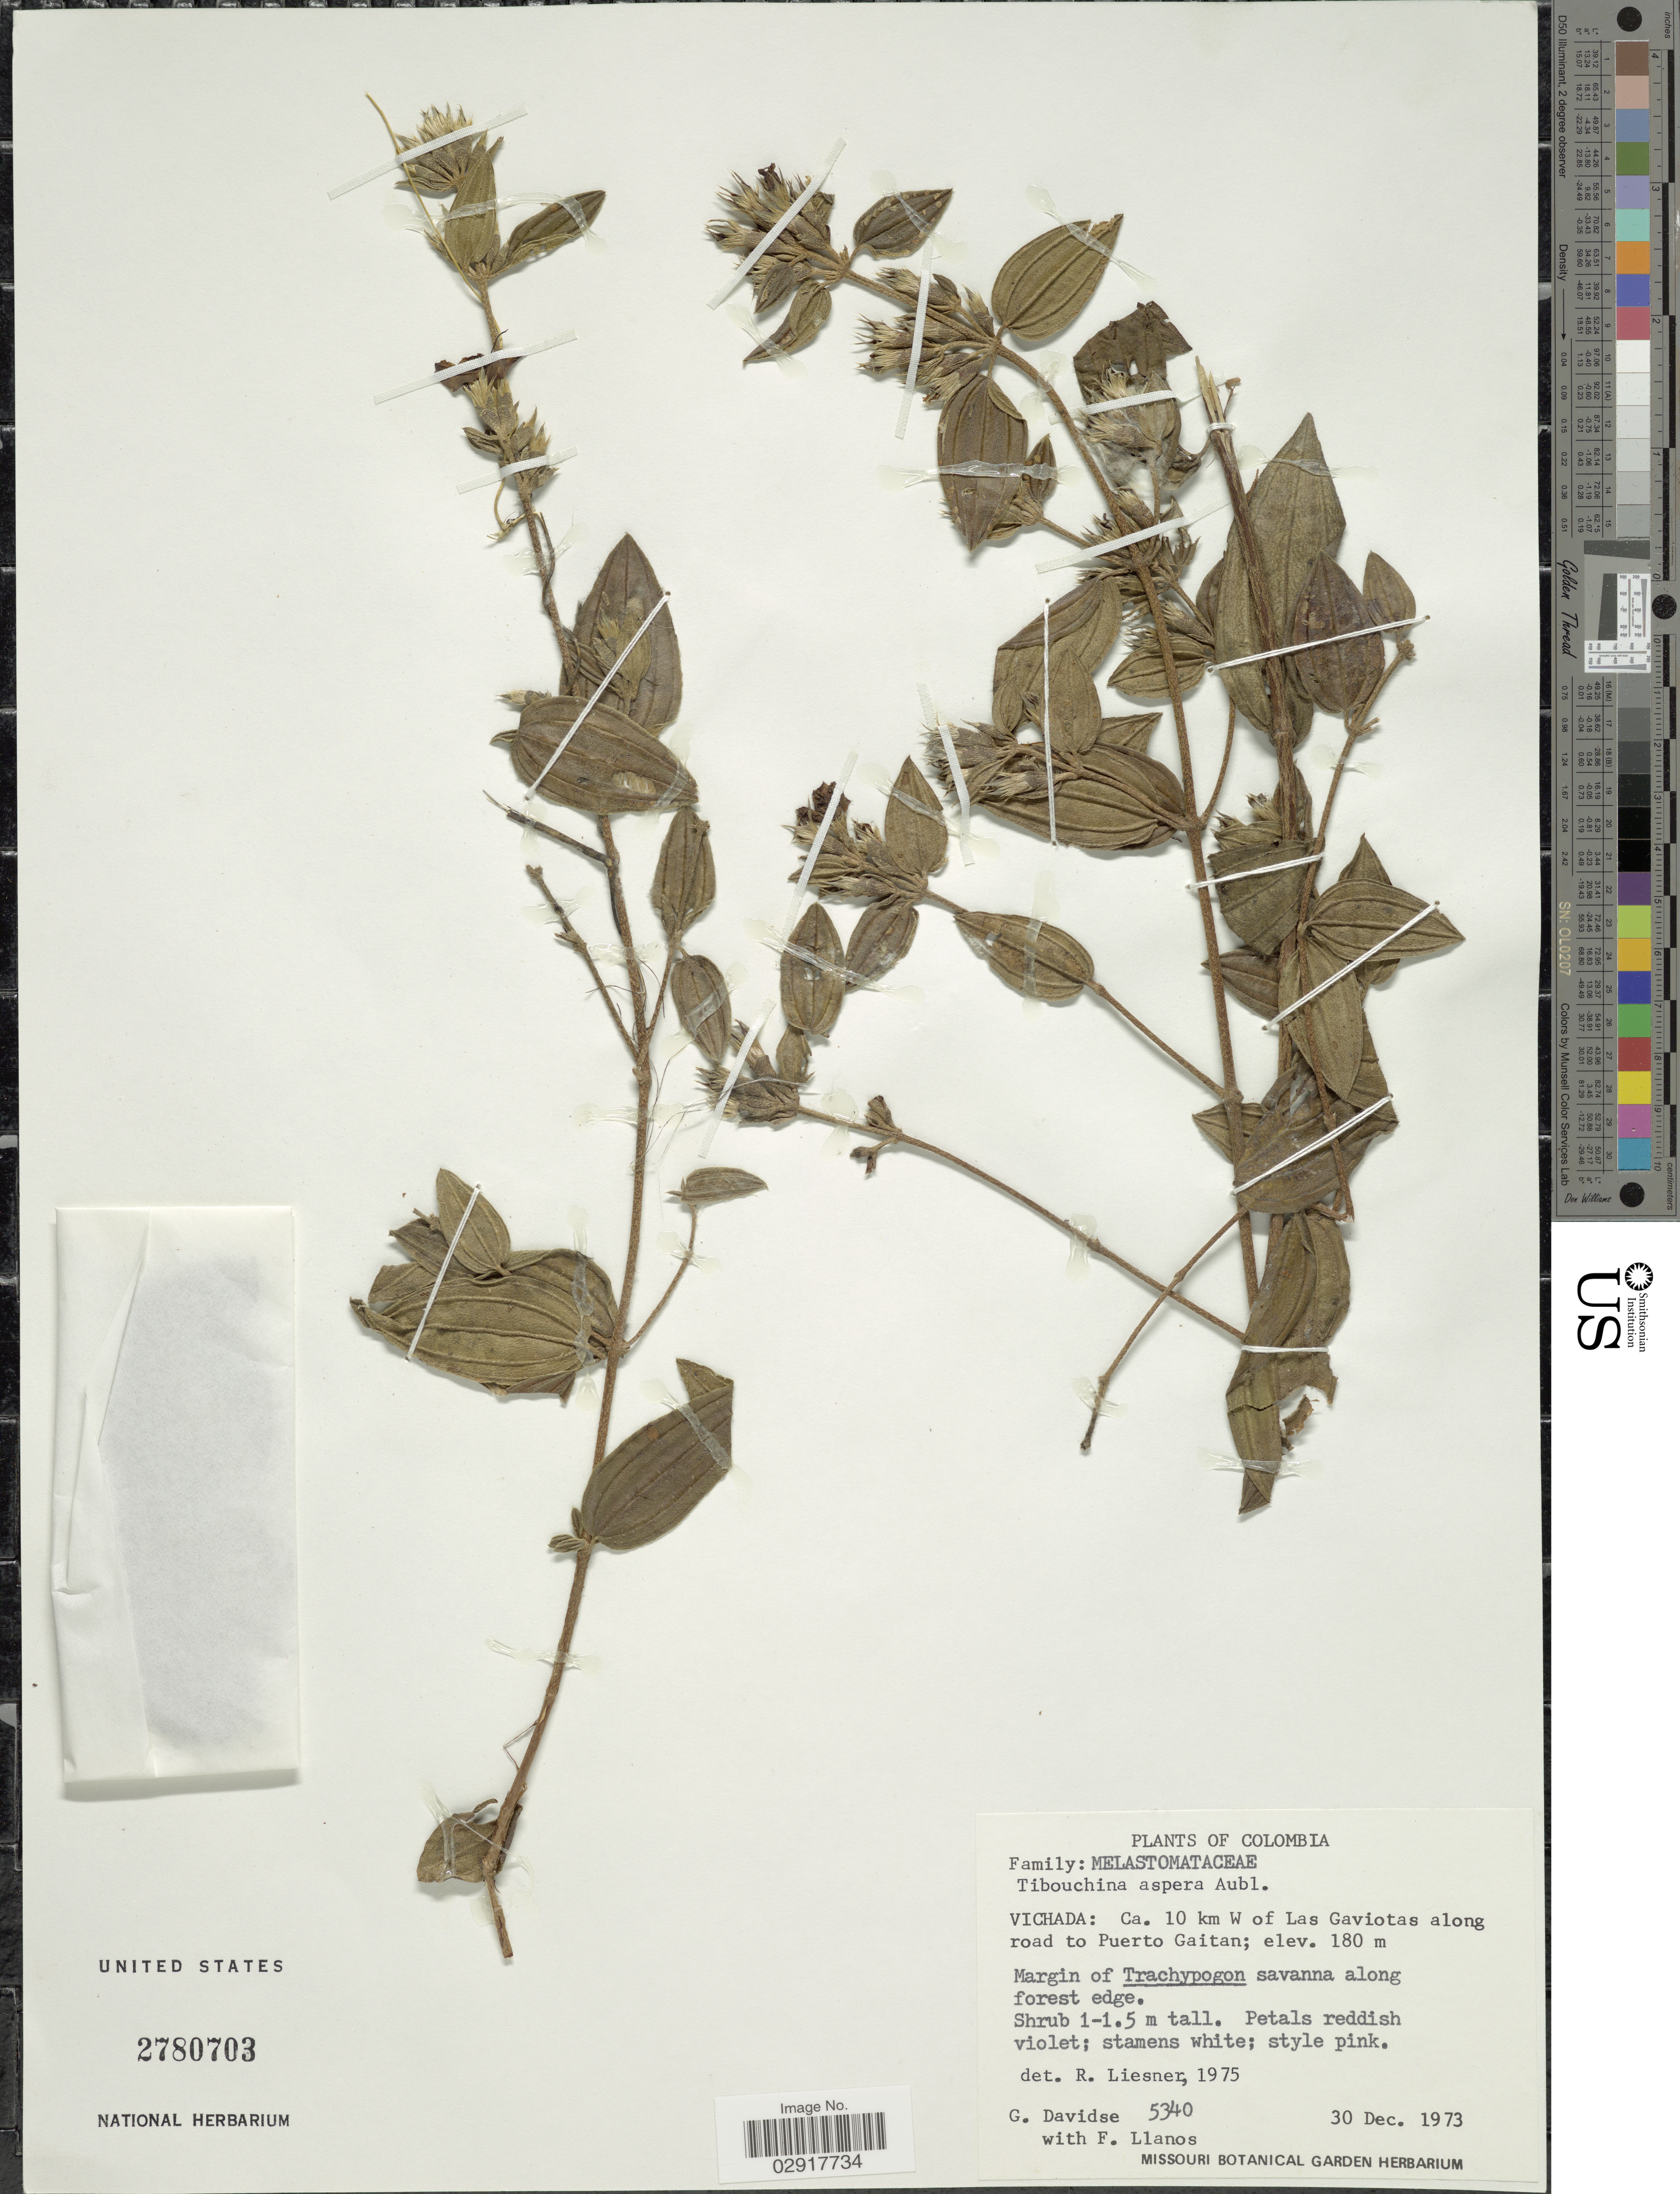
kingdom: Plantae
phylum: Tracheophyta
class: Magnoliopsida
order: Myrtales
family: Melastomataceae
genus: Tibouchina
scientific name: Tibouchina aspera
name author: Aubl.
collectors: G. Davidse & F. Llanos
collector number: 5340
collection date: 1973-12-30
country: Colombia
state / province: Vichada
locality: Ca. 10 km W of Las Gaviotas along road to Puerto Gaitan.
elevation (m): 180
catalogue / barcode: US 2780703